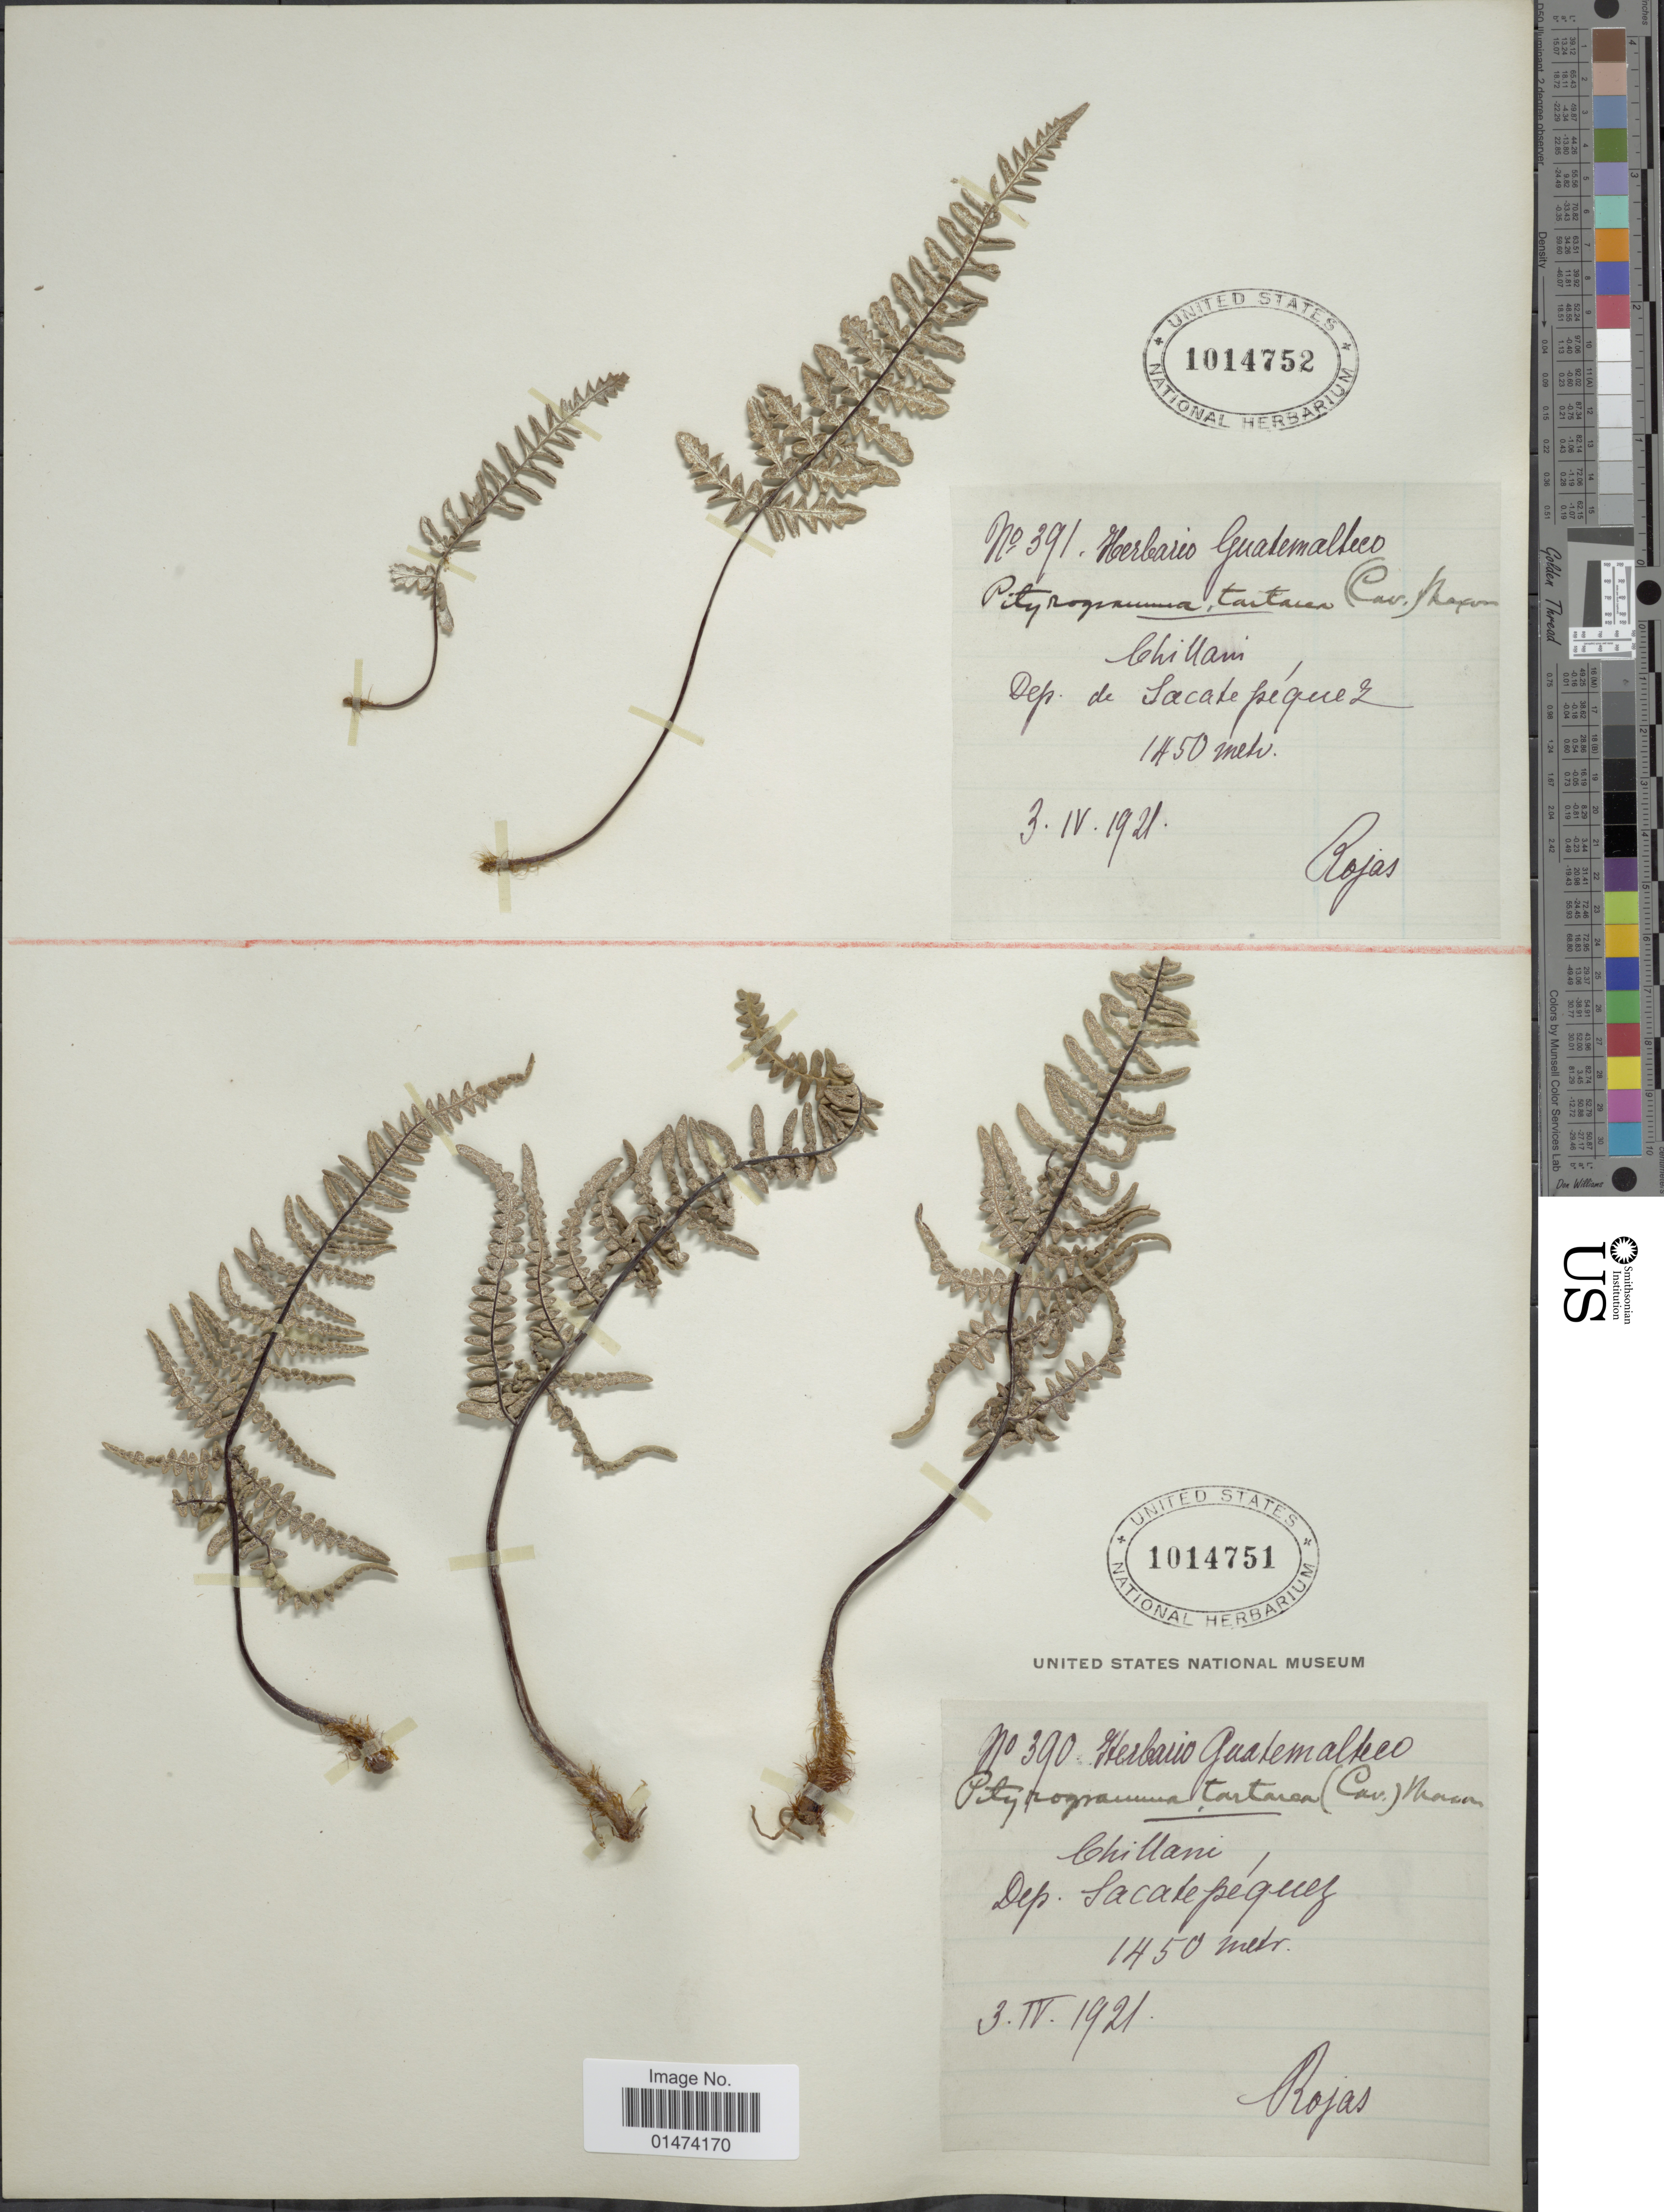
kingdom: Plantae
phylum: Tracheophyta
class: Polypodiopsida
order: Polypodiales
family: Pteridaceae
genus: Pityrogramma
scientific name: Pityrogramma tartarea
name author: (Cav.) Maxon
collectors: Rojas, --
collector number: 391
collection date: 1921-04-03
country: Guatemala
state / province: Sacatepéquez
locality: Chillani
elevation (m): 1450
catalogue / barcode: US 1014752